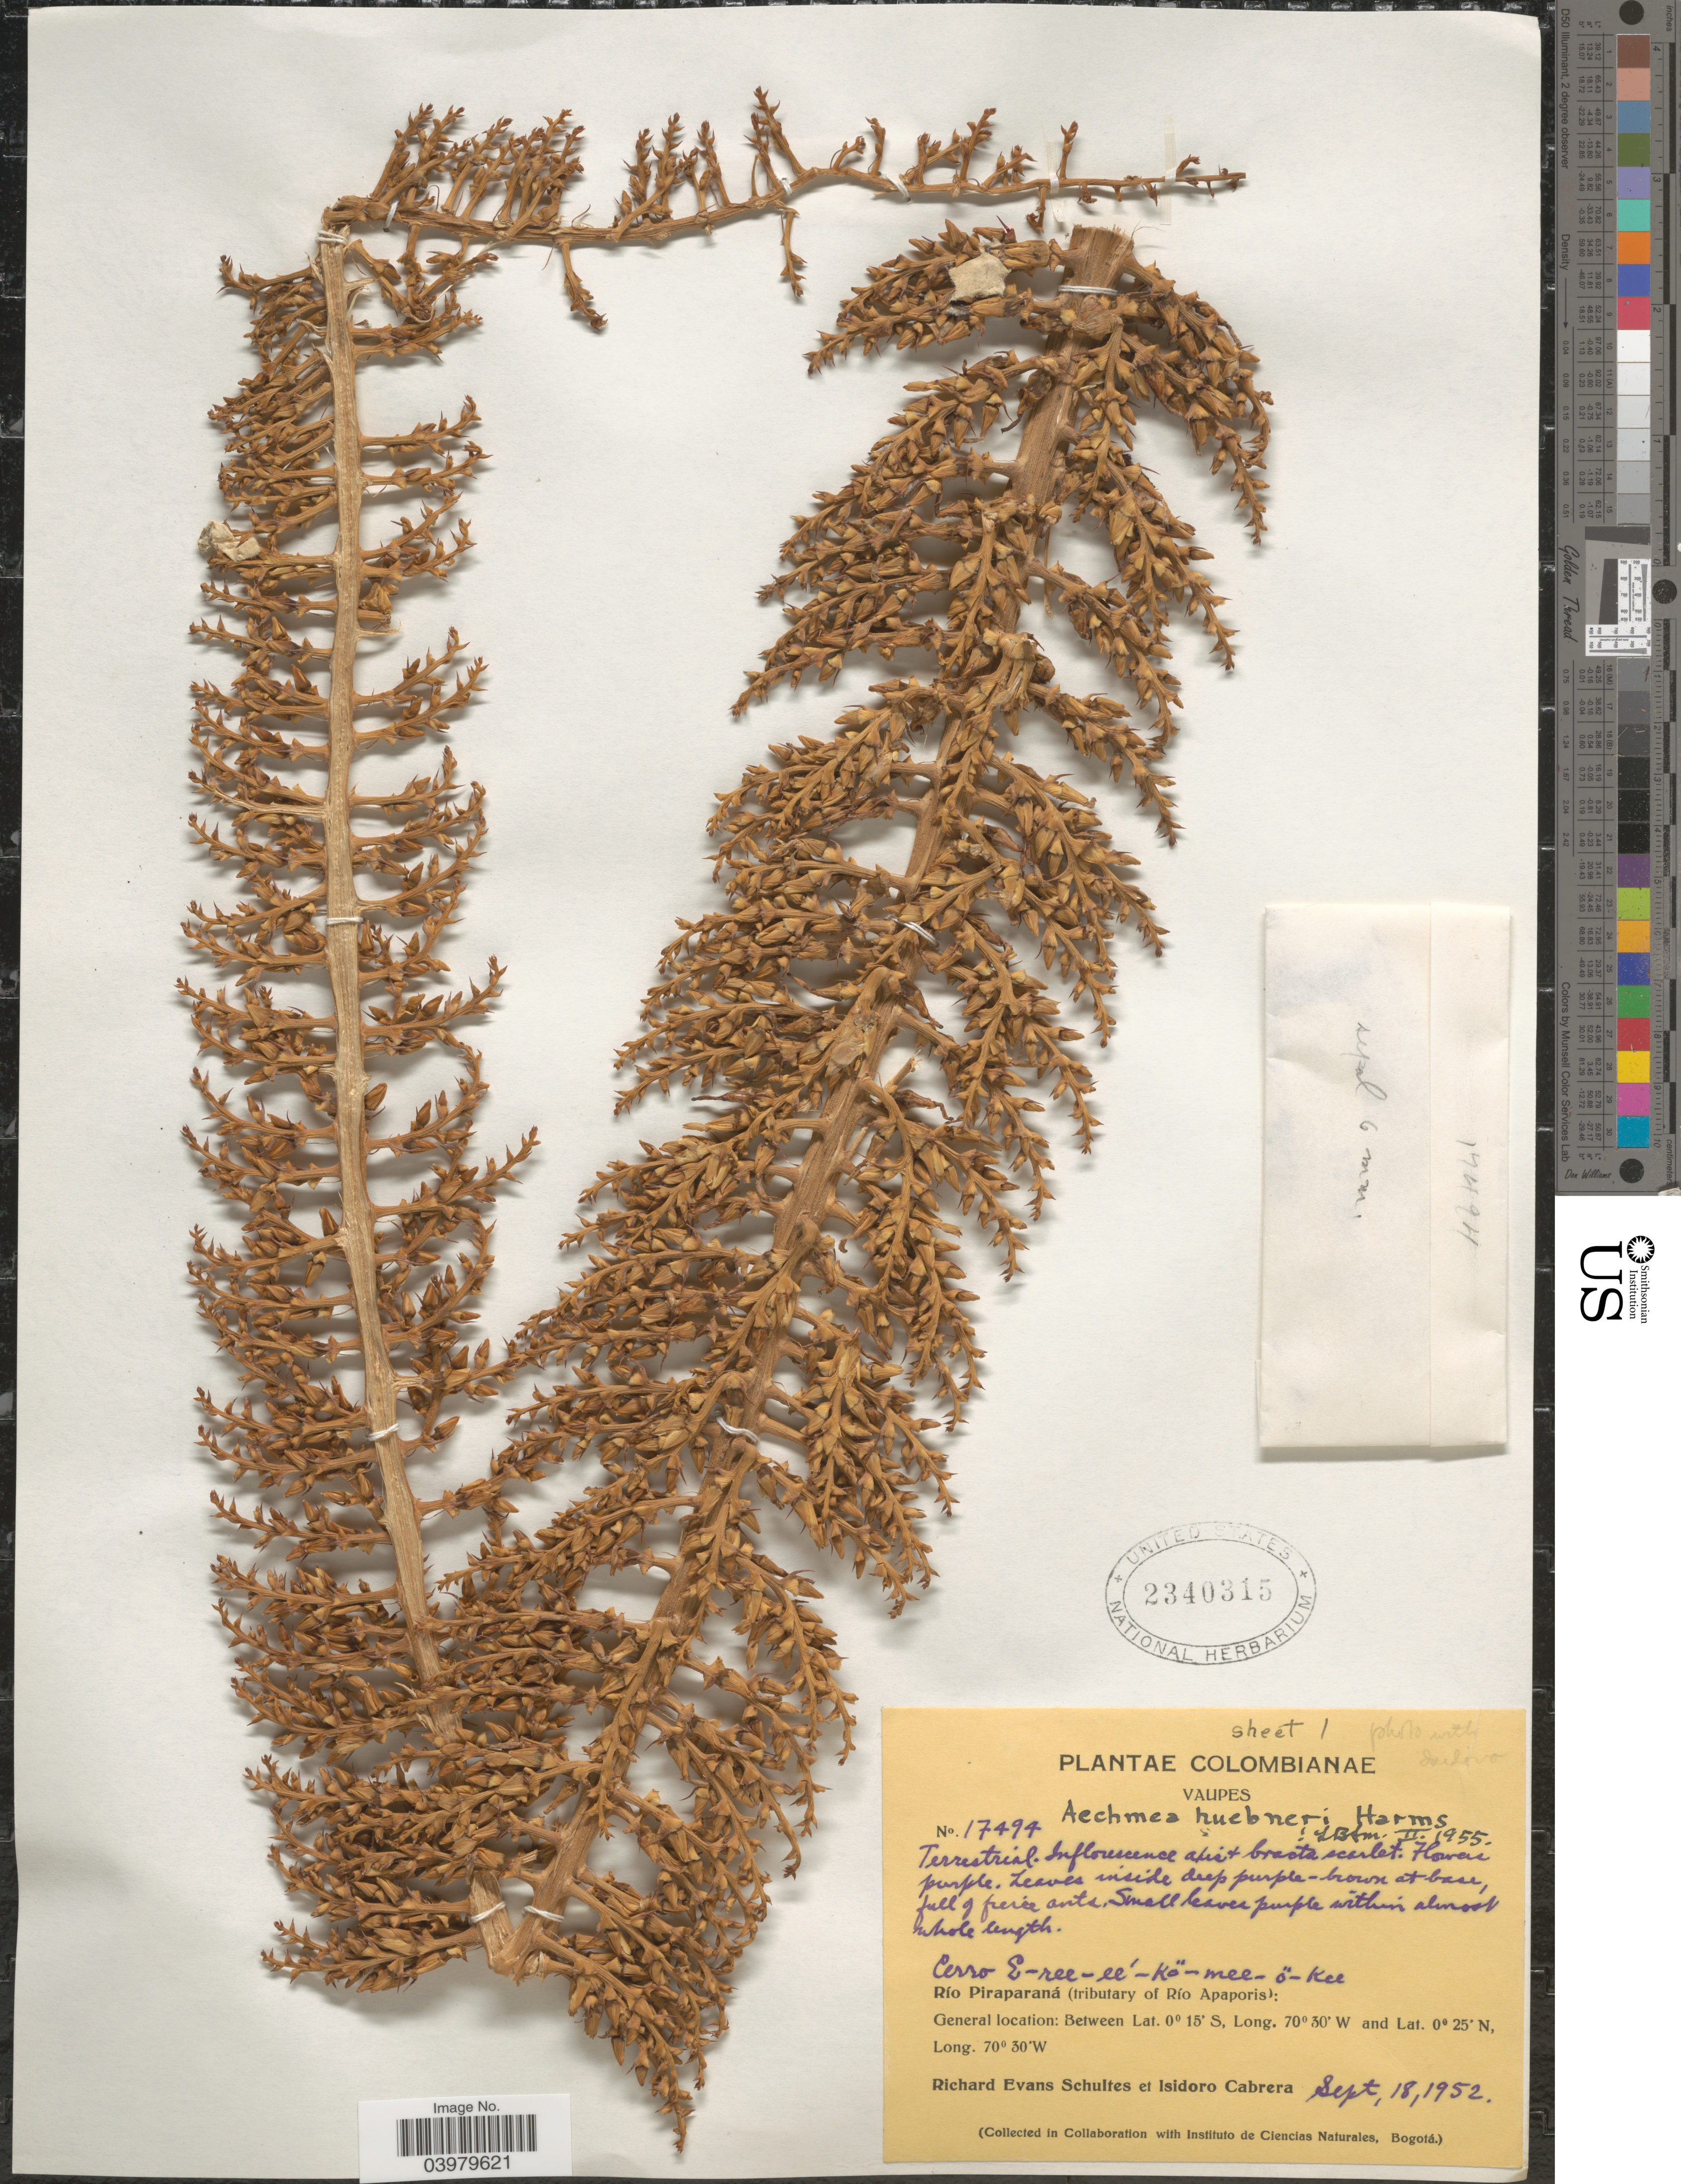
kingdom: Plantae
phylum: Tracheophyta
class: Liliopsida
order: Poales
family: Bromeliaceae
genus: Aechmea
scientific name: Aechmea huebneri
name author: Harms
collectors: R. E. Schultes & I. Cabrera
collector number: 17494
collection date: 1952-09-18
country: Colombia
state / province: Vaupés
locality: Río Piraparaná (tributary of Río Apaporis).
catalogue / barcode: US 2340315